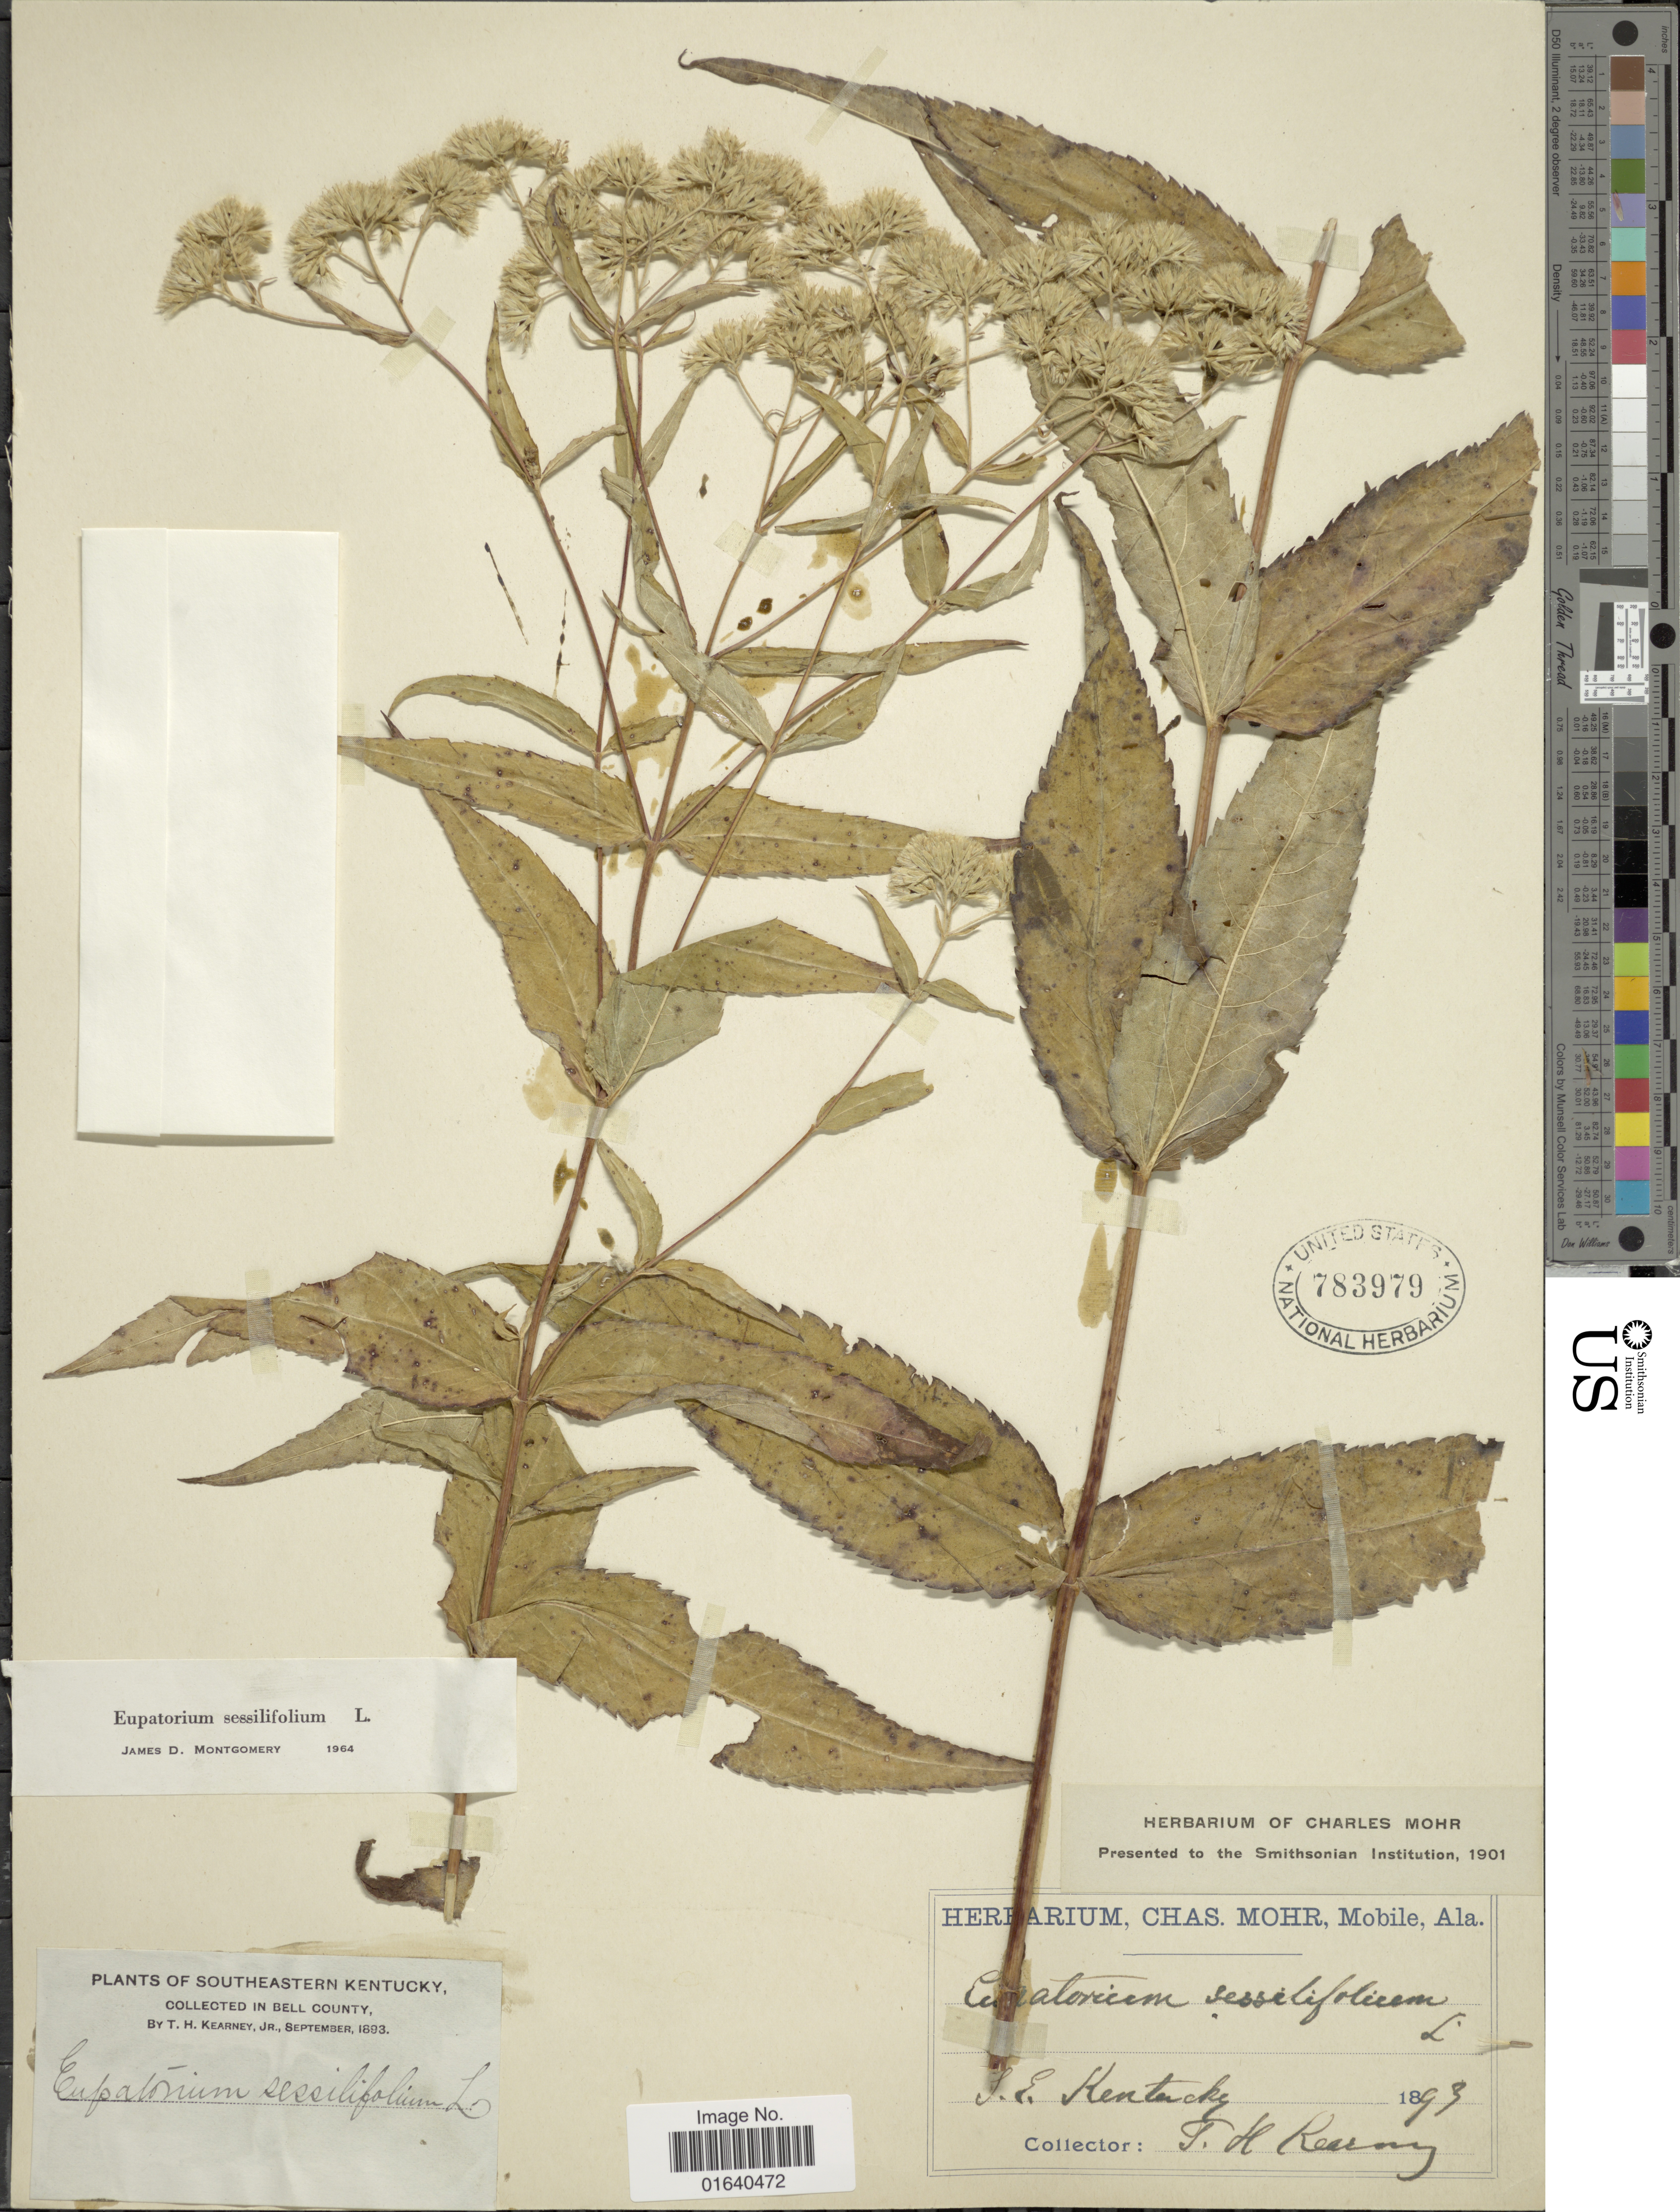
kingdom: Plantae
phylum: Tracheophyta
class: Magnoliopsida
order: Asterales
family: Asteraceae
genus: Eupatorium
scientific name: Eupatorium sessilifolium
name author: L.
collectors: T. H. Kearney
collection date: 1893-09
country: United States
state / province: Kentucky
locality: Southeastern Kentucky, in Bell County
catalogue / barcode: US 783979